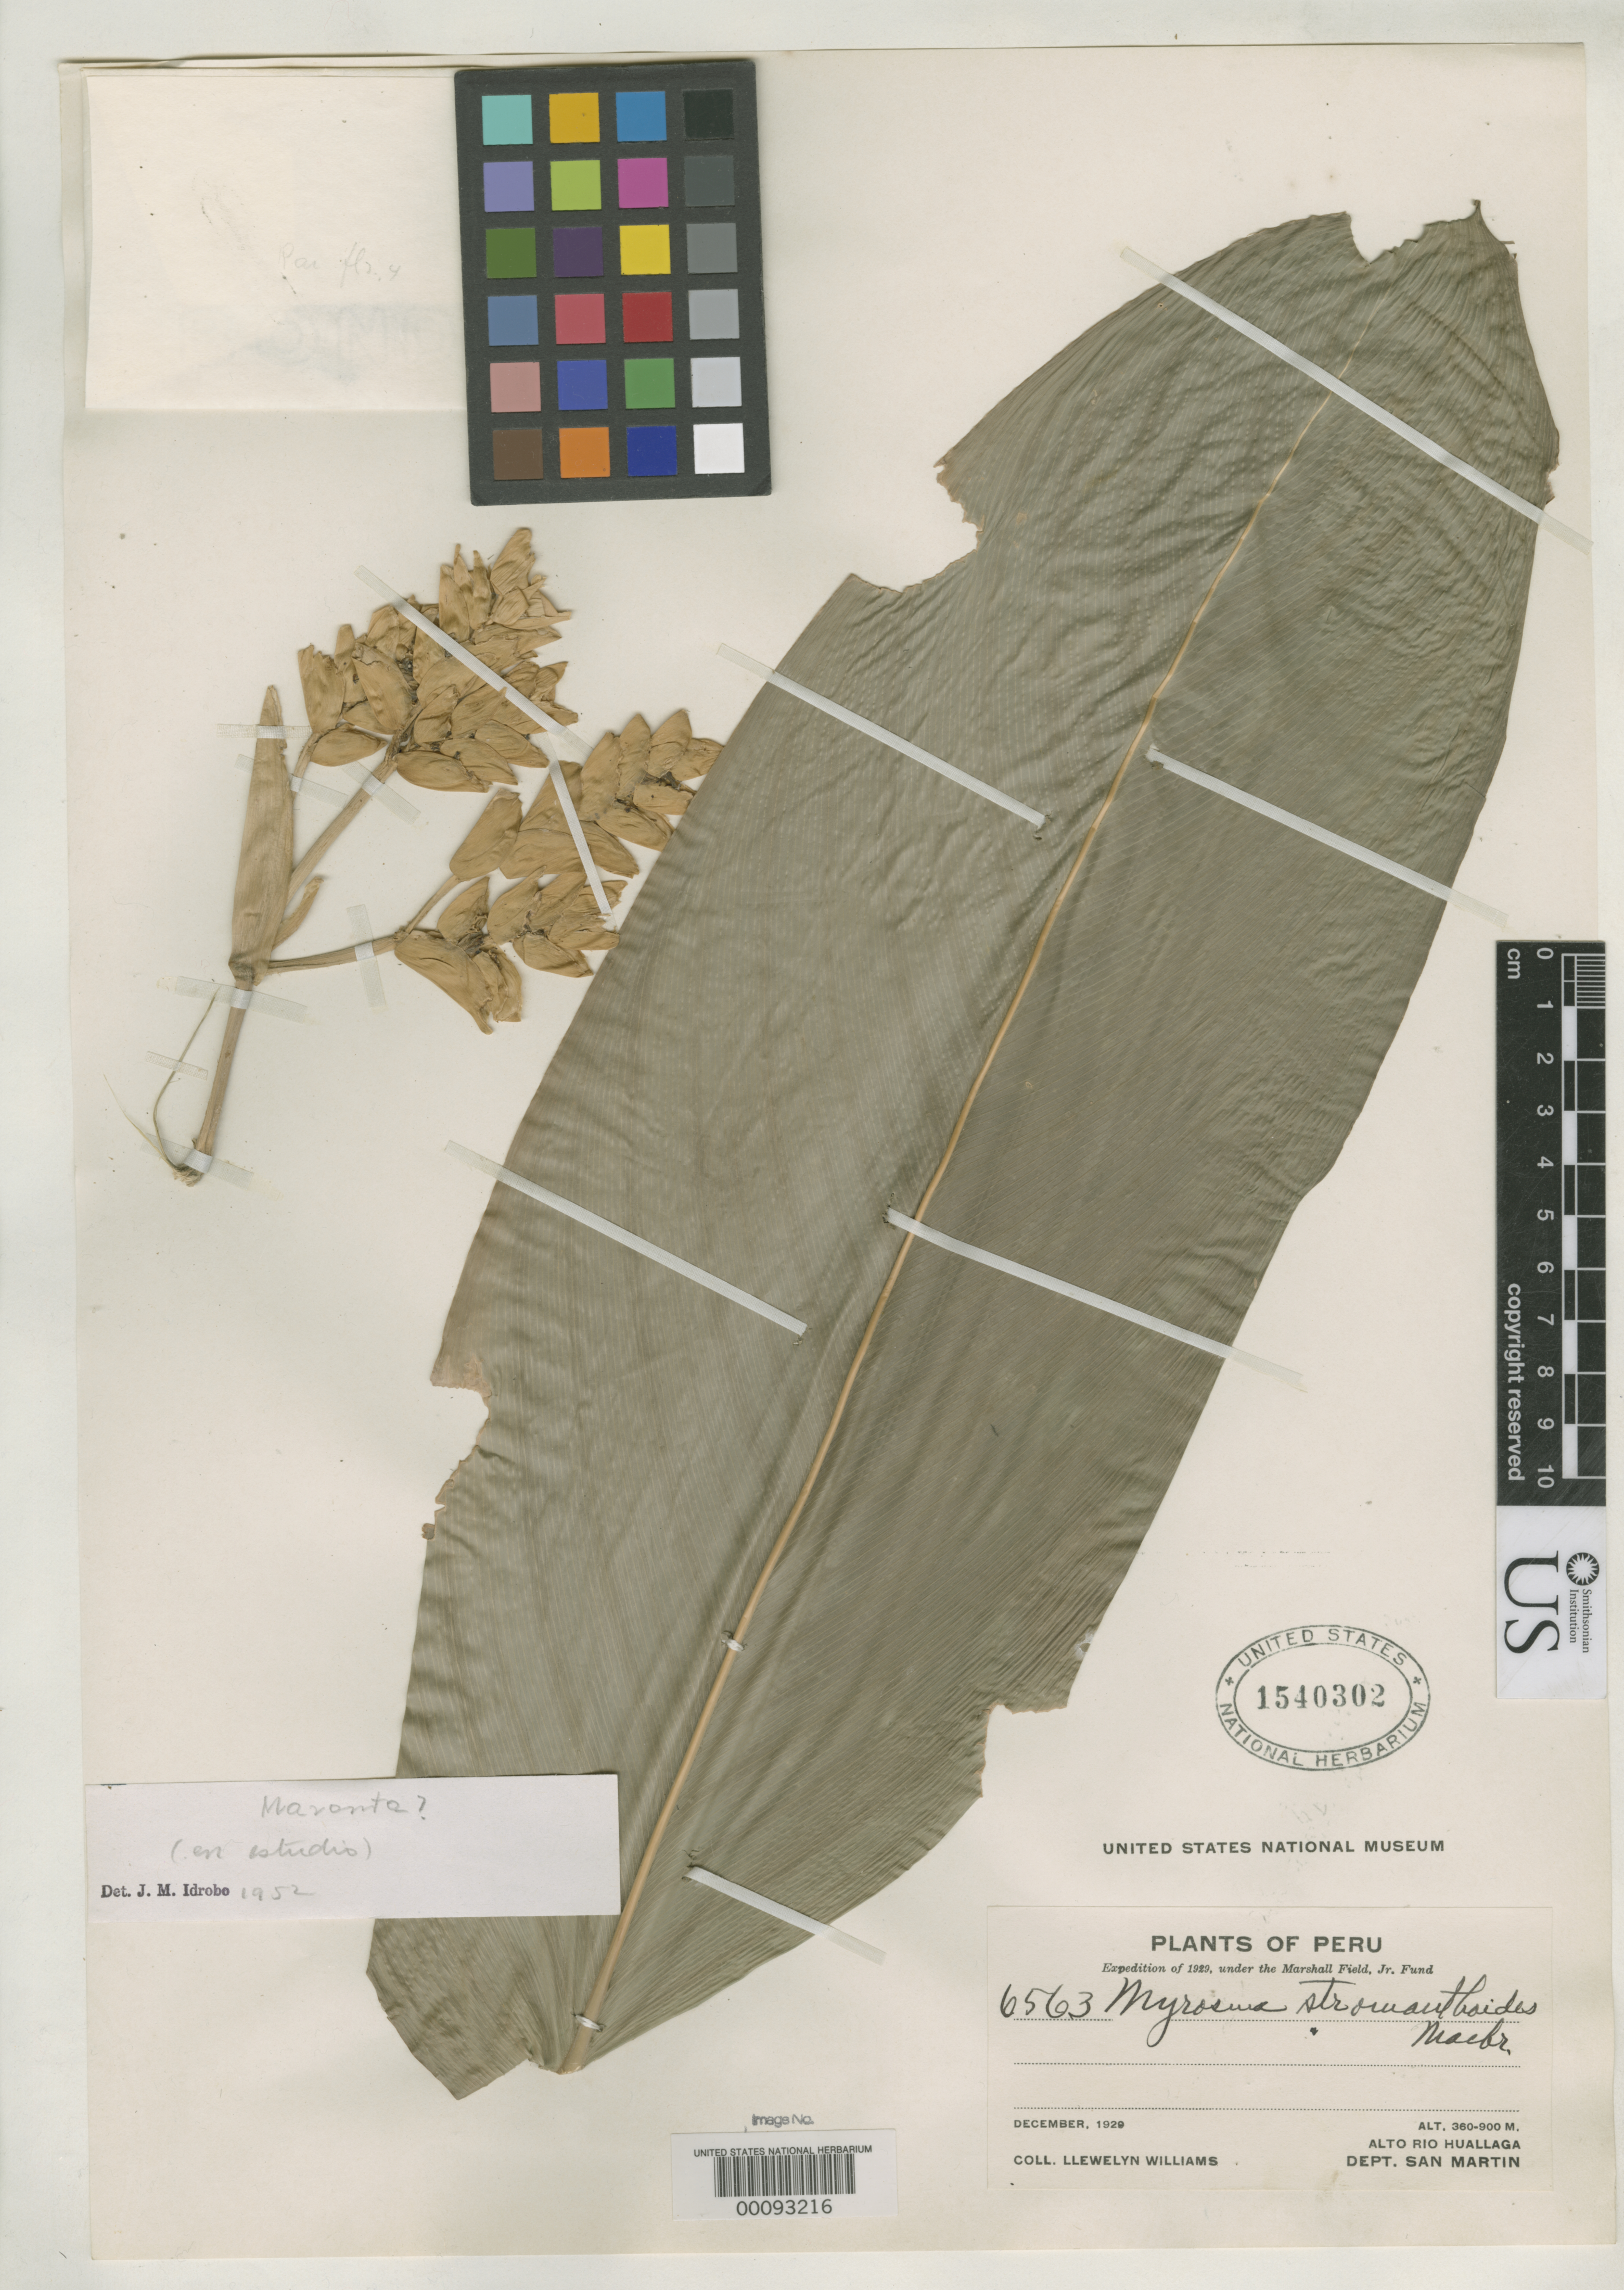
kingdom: Plantae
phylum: Tracheophyta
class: Liliopsida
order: Zingiberales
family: Marantaceae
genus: Myrosma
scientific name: Myrosma stromanthoides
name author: J.F. Macbr.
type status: Isotype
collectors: Ll. Williams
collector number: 6563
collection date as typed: Dec 1929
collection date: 1929-12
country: Peru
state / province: San Martín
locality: Rio Huallaga.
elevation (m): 360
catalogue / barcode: US 1540302